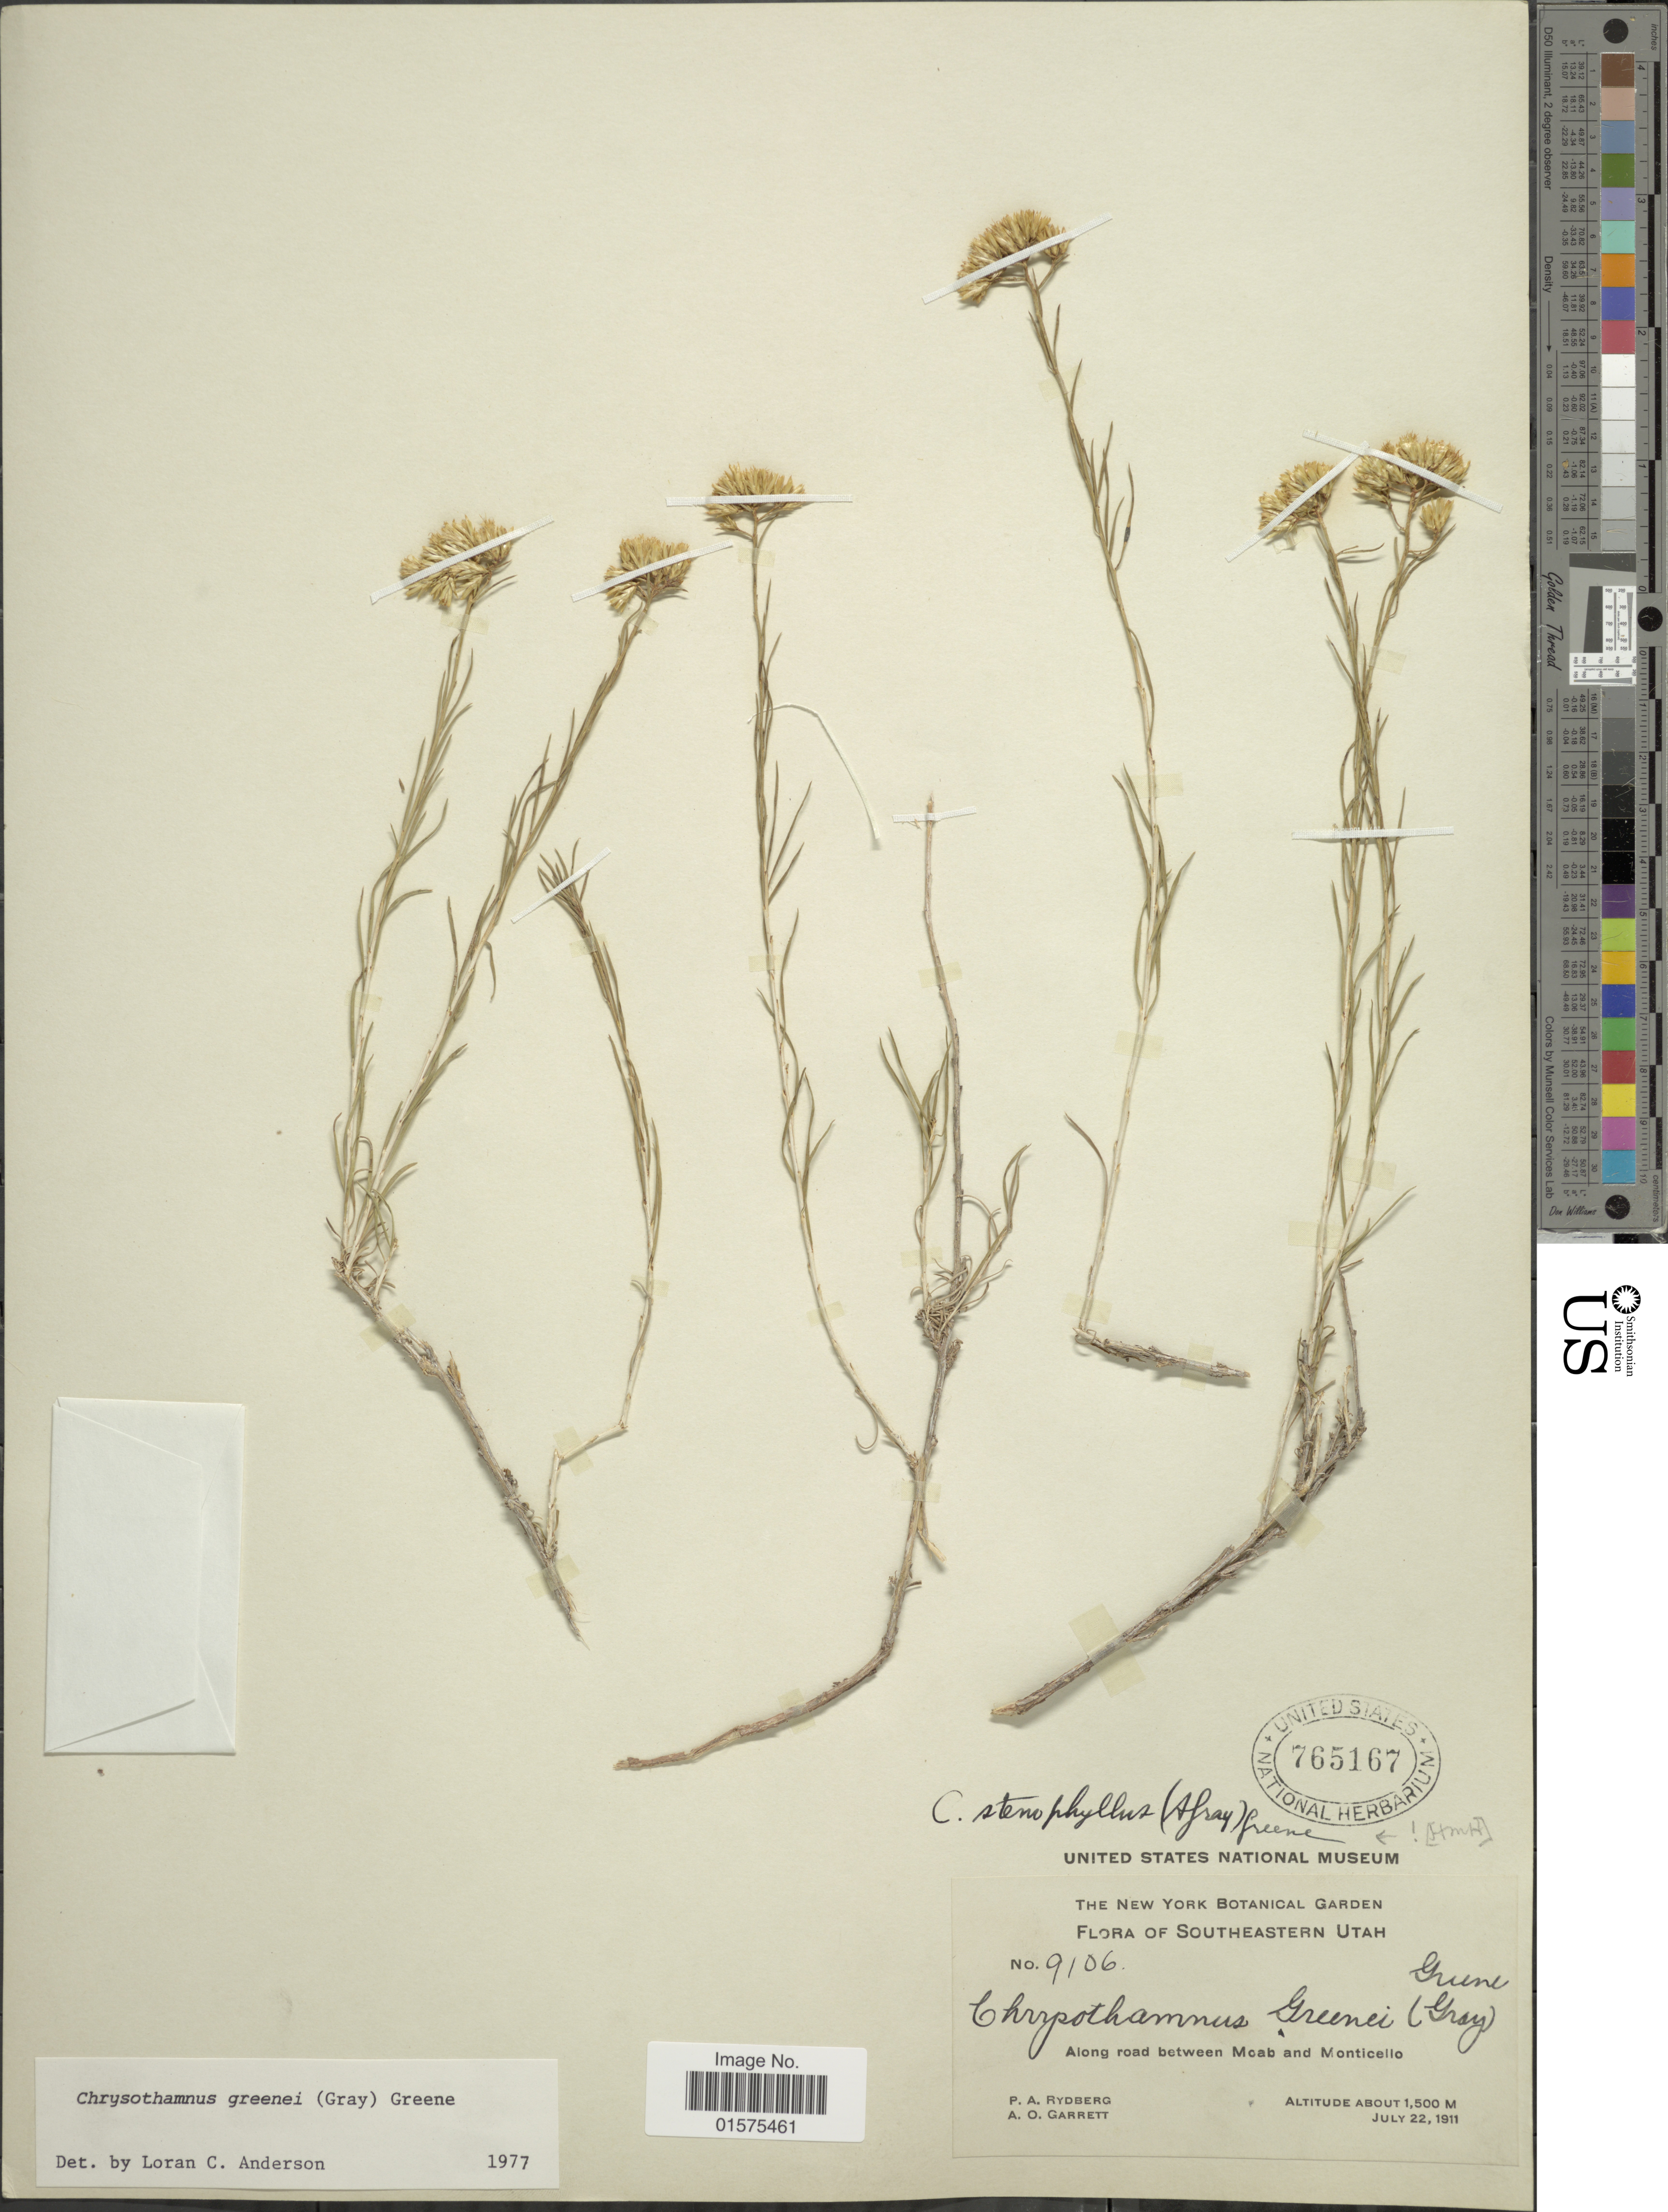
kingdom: Plantae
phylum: Tracheophyta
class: Magnoliopsida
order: Asterales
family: Asteraceae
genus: Chrysothamnus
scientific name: Chrysothamnus greenei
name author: (A. Gray) Greene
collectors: P. A. Rydberg & A. O. Garrett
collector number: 9106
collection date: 1911-07-22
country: United States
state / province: Utah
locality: Southeastern Utah. Along road between Moab and Monticello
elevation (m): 1500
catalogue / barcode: US 765167